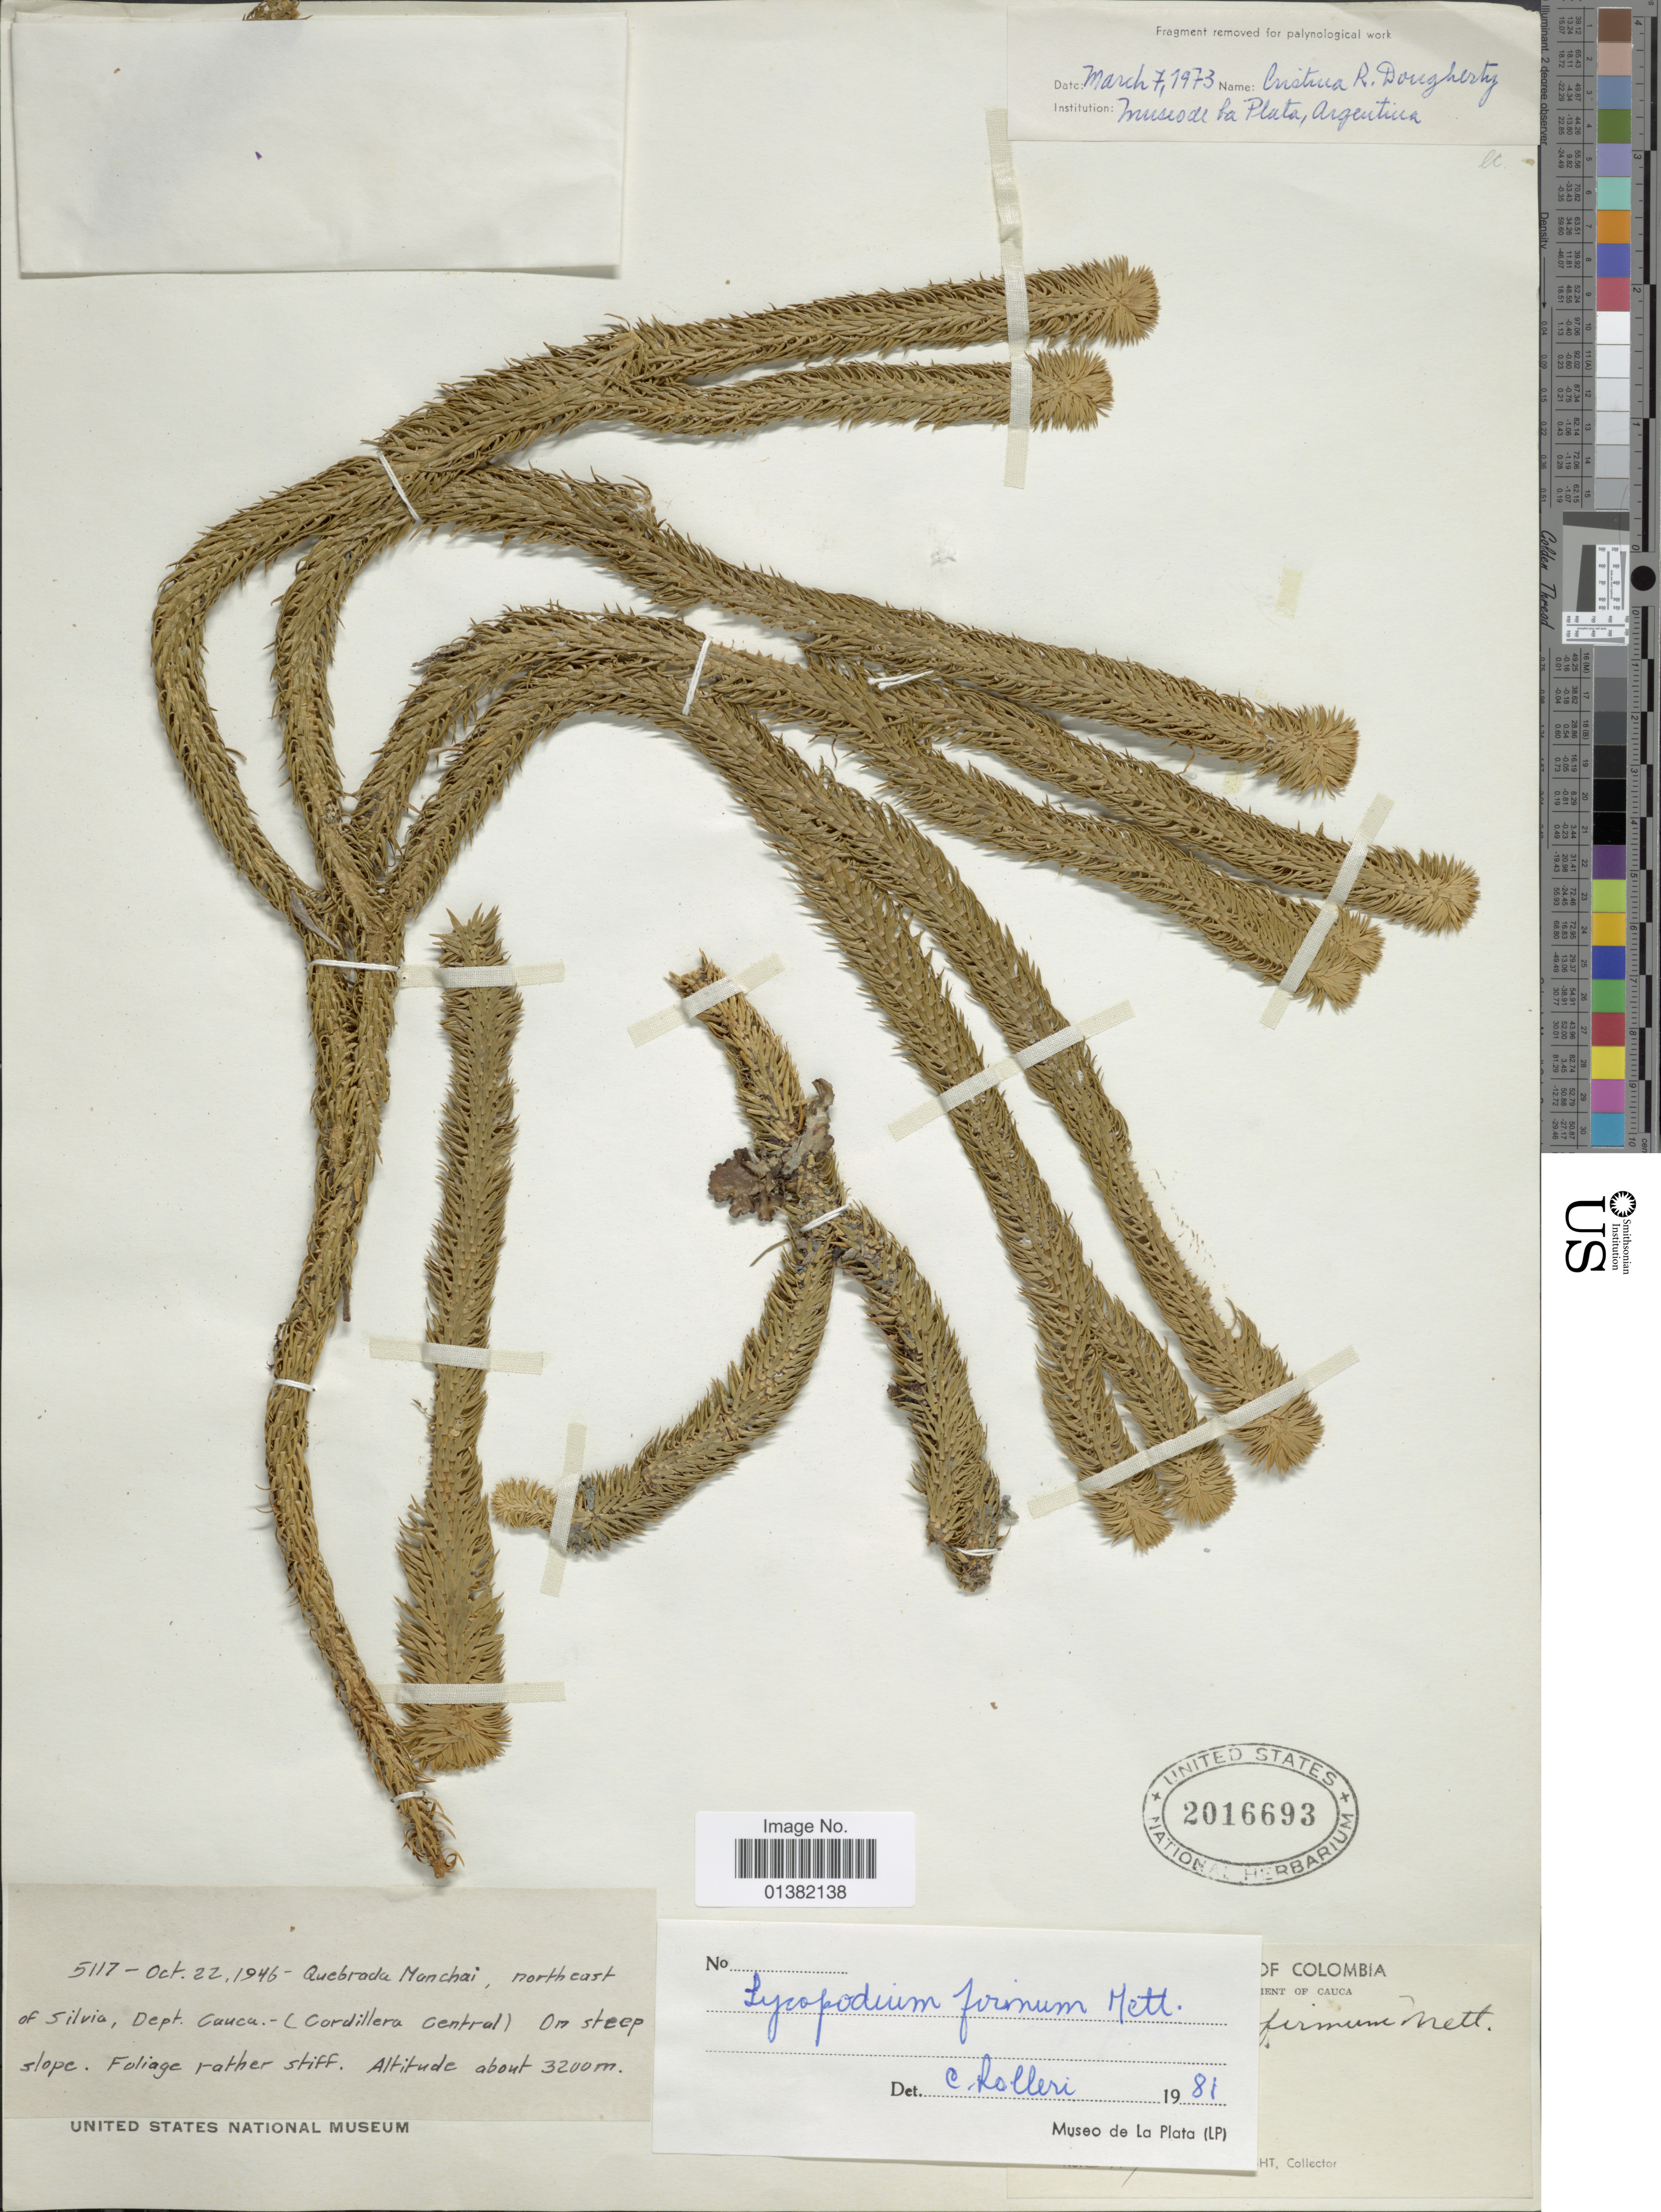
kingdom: Plantae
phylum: Tracheophyta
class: Lycopodiopsida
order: Lycopodiales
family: Lycopodiaceae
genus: Phlegmariurus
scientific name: Phlegmariurus firmus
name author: (Mett.) B. Øllg.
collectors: O. L. Haught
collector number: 5117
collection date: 1946-10-22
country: Colombia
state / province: Cauca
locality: Quebrada Munchai, northeast of Silvia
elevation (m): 3200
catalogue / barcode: US 2016693